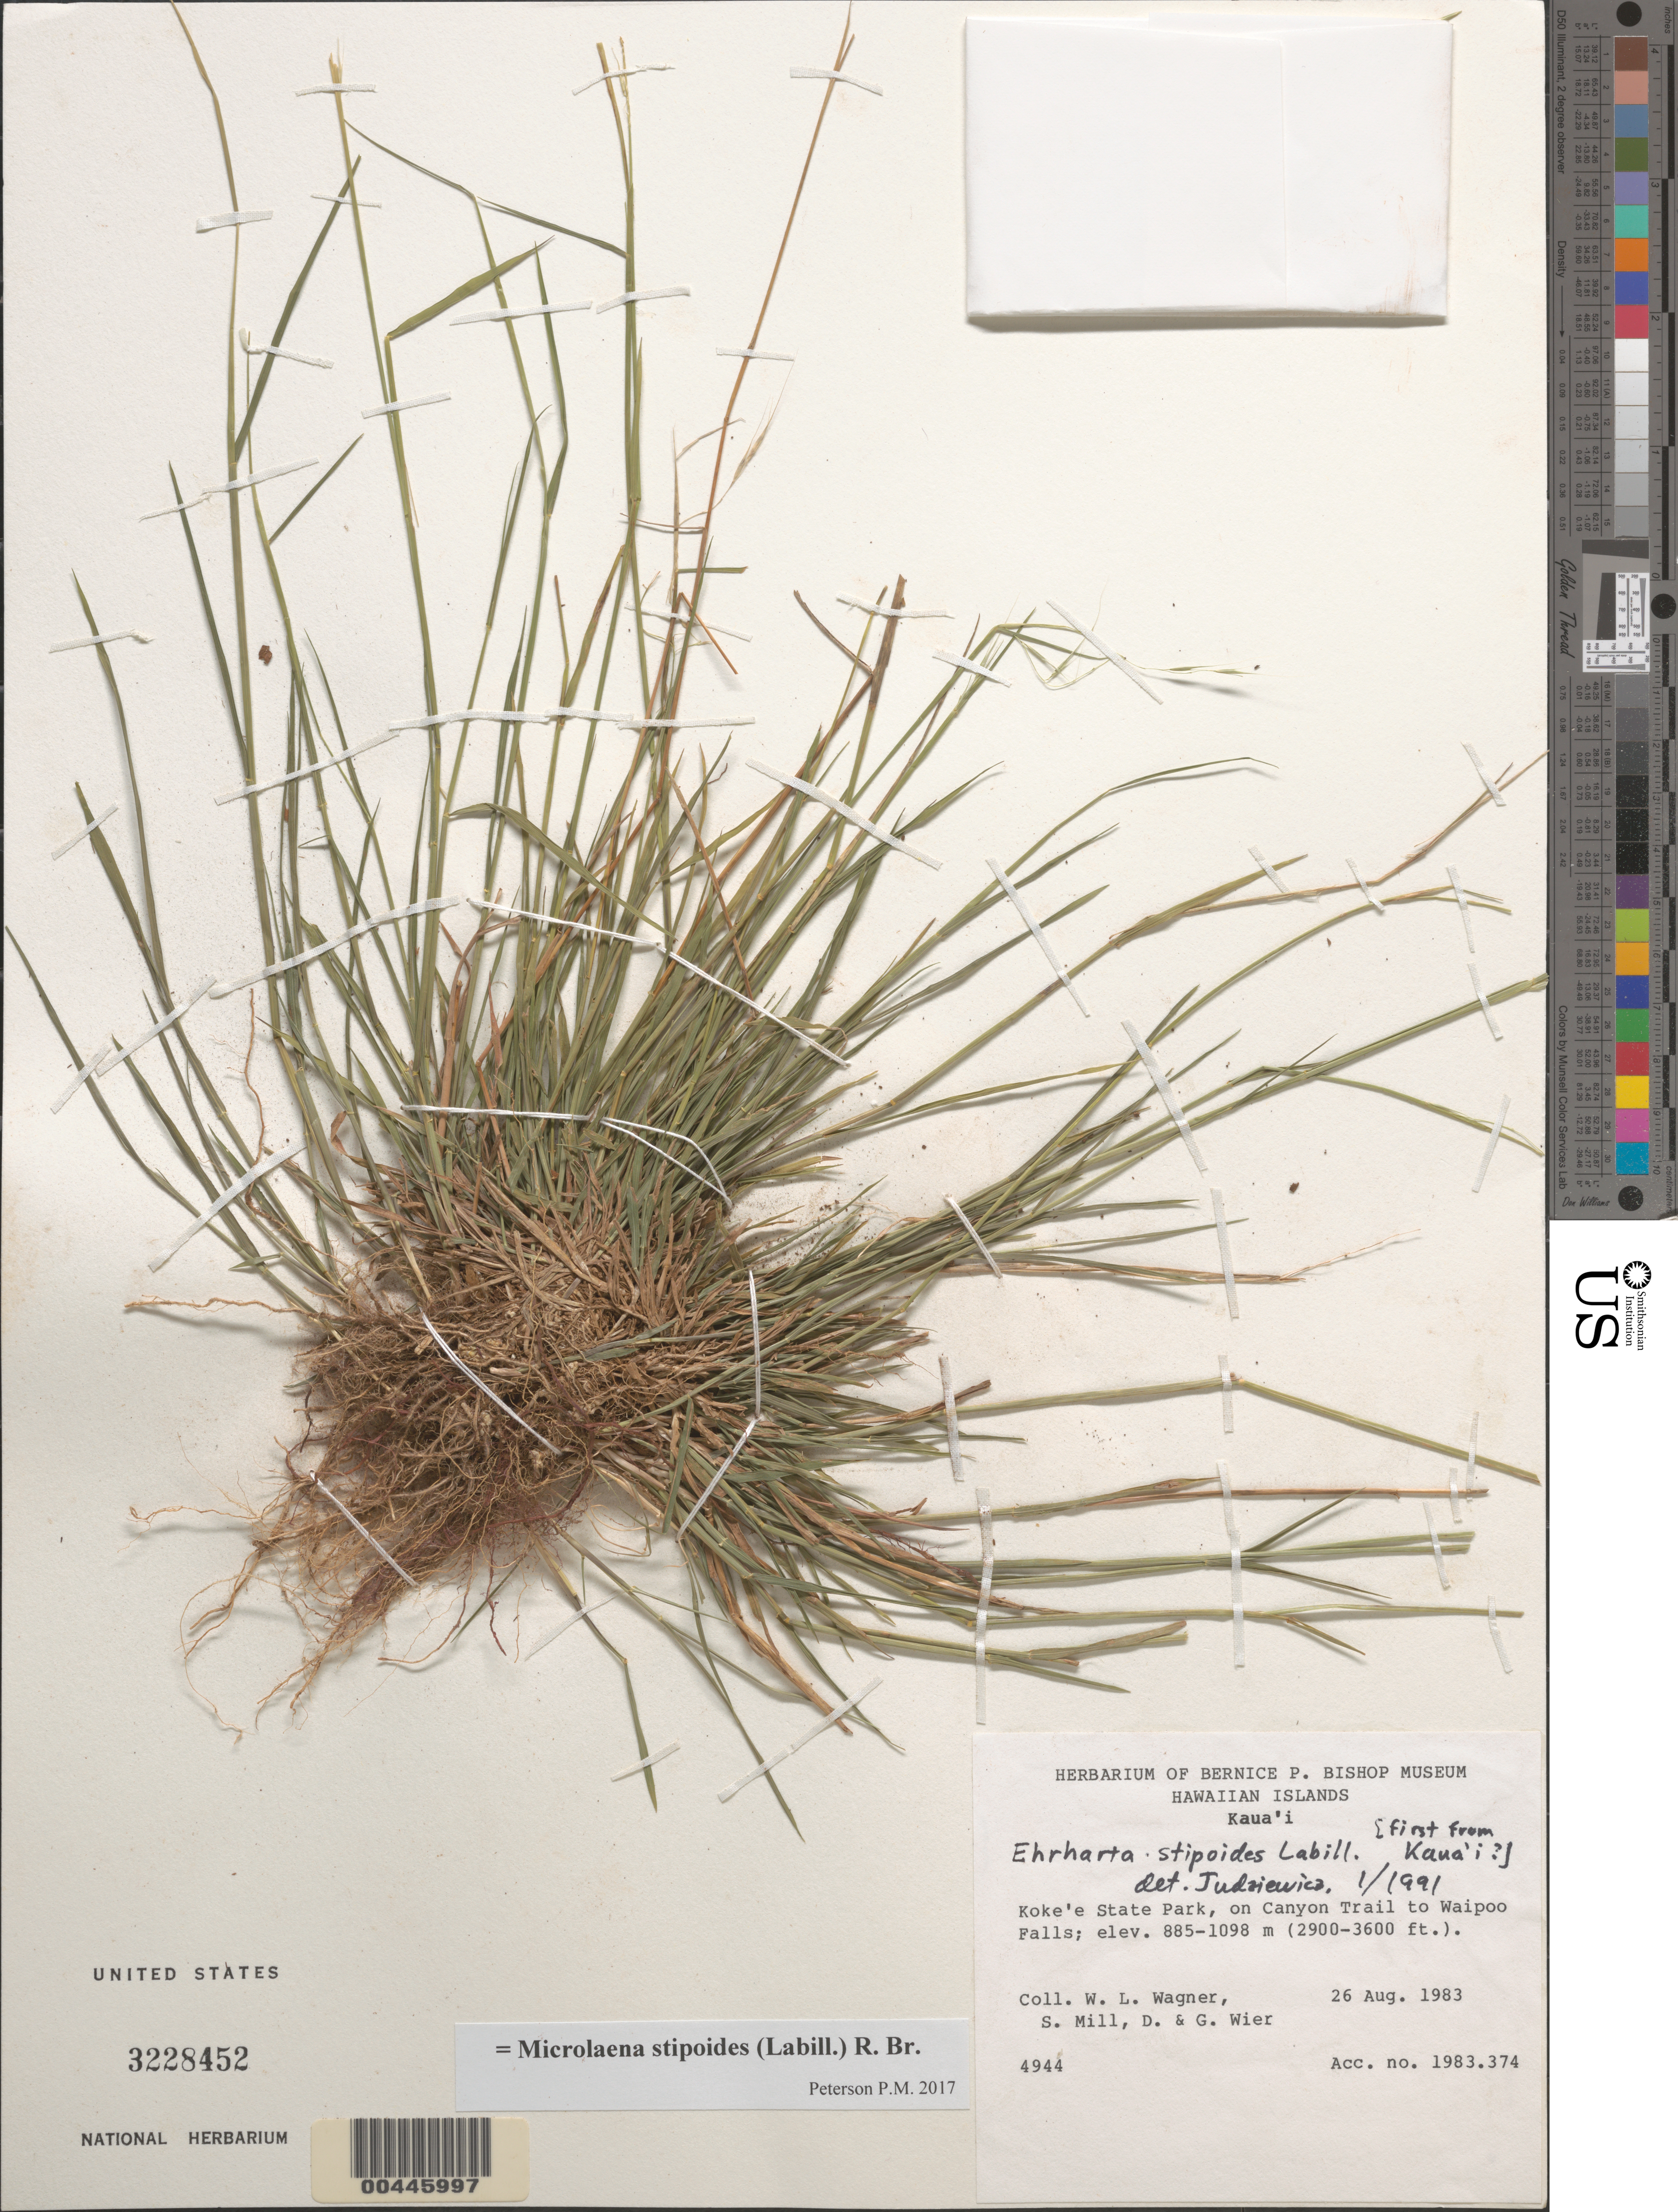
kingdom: Plantae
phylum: Tracheophyta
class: Liliopsida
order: Poales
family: Poaceae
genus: Microlaena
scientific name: Microlaena stipoides var. stipoides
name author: (Labill.) R. Br.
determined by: Faccenda, K.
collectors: W. L. Wagner, S. W. Miller, D. Wier & G. Wier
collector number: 4944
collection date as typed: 26 Aug 1983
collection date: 1983-08-26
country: United States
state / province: Hawaii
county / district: Kauai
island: Kaua'i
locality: Kokee State Park, on Canyon Trail to Waipoo Falls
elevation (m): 885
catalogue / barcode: US 3228452